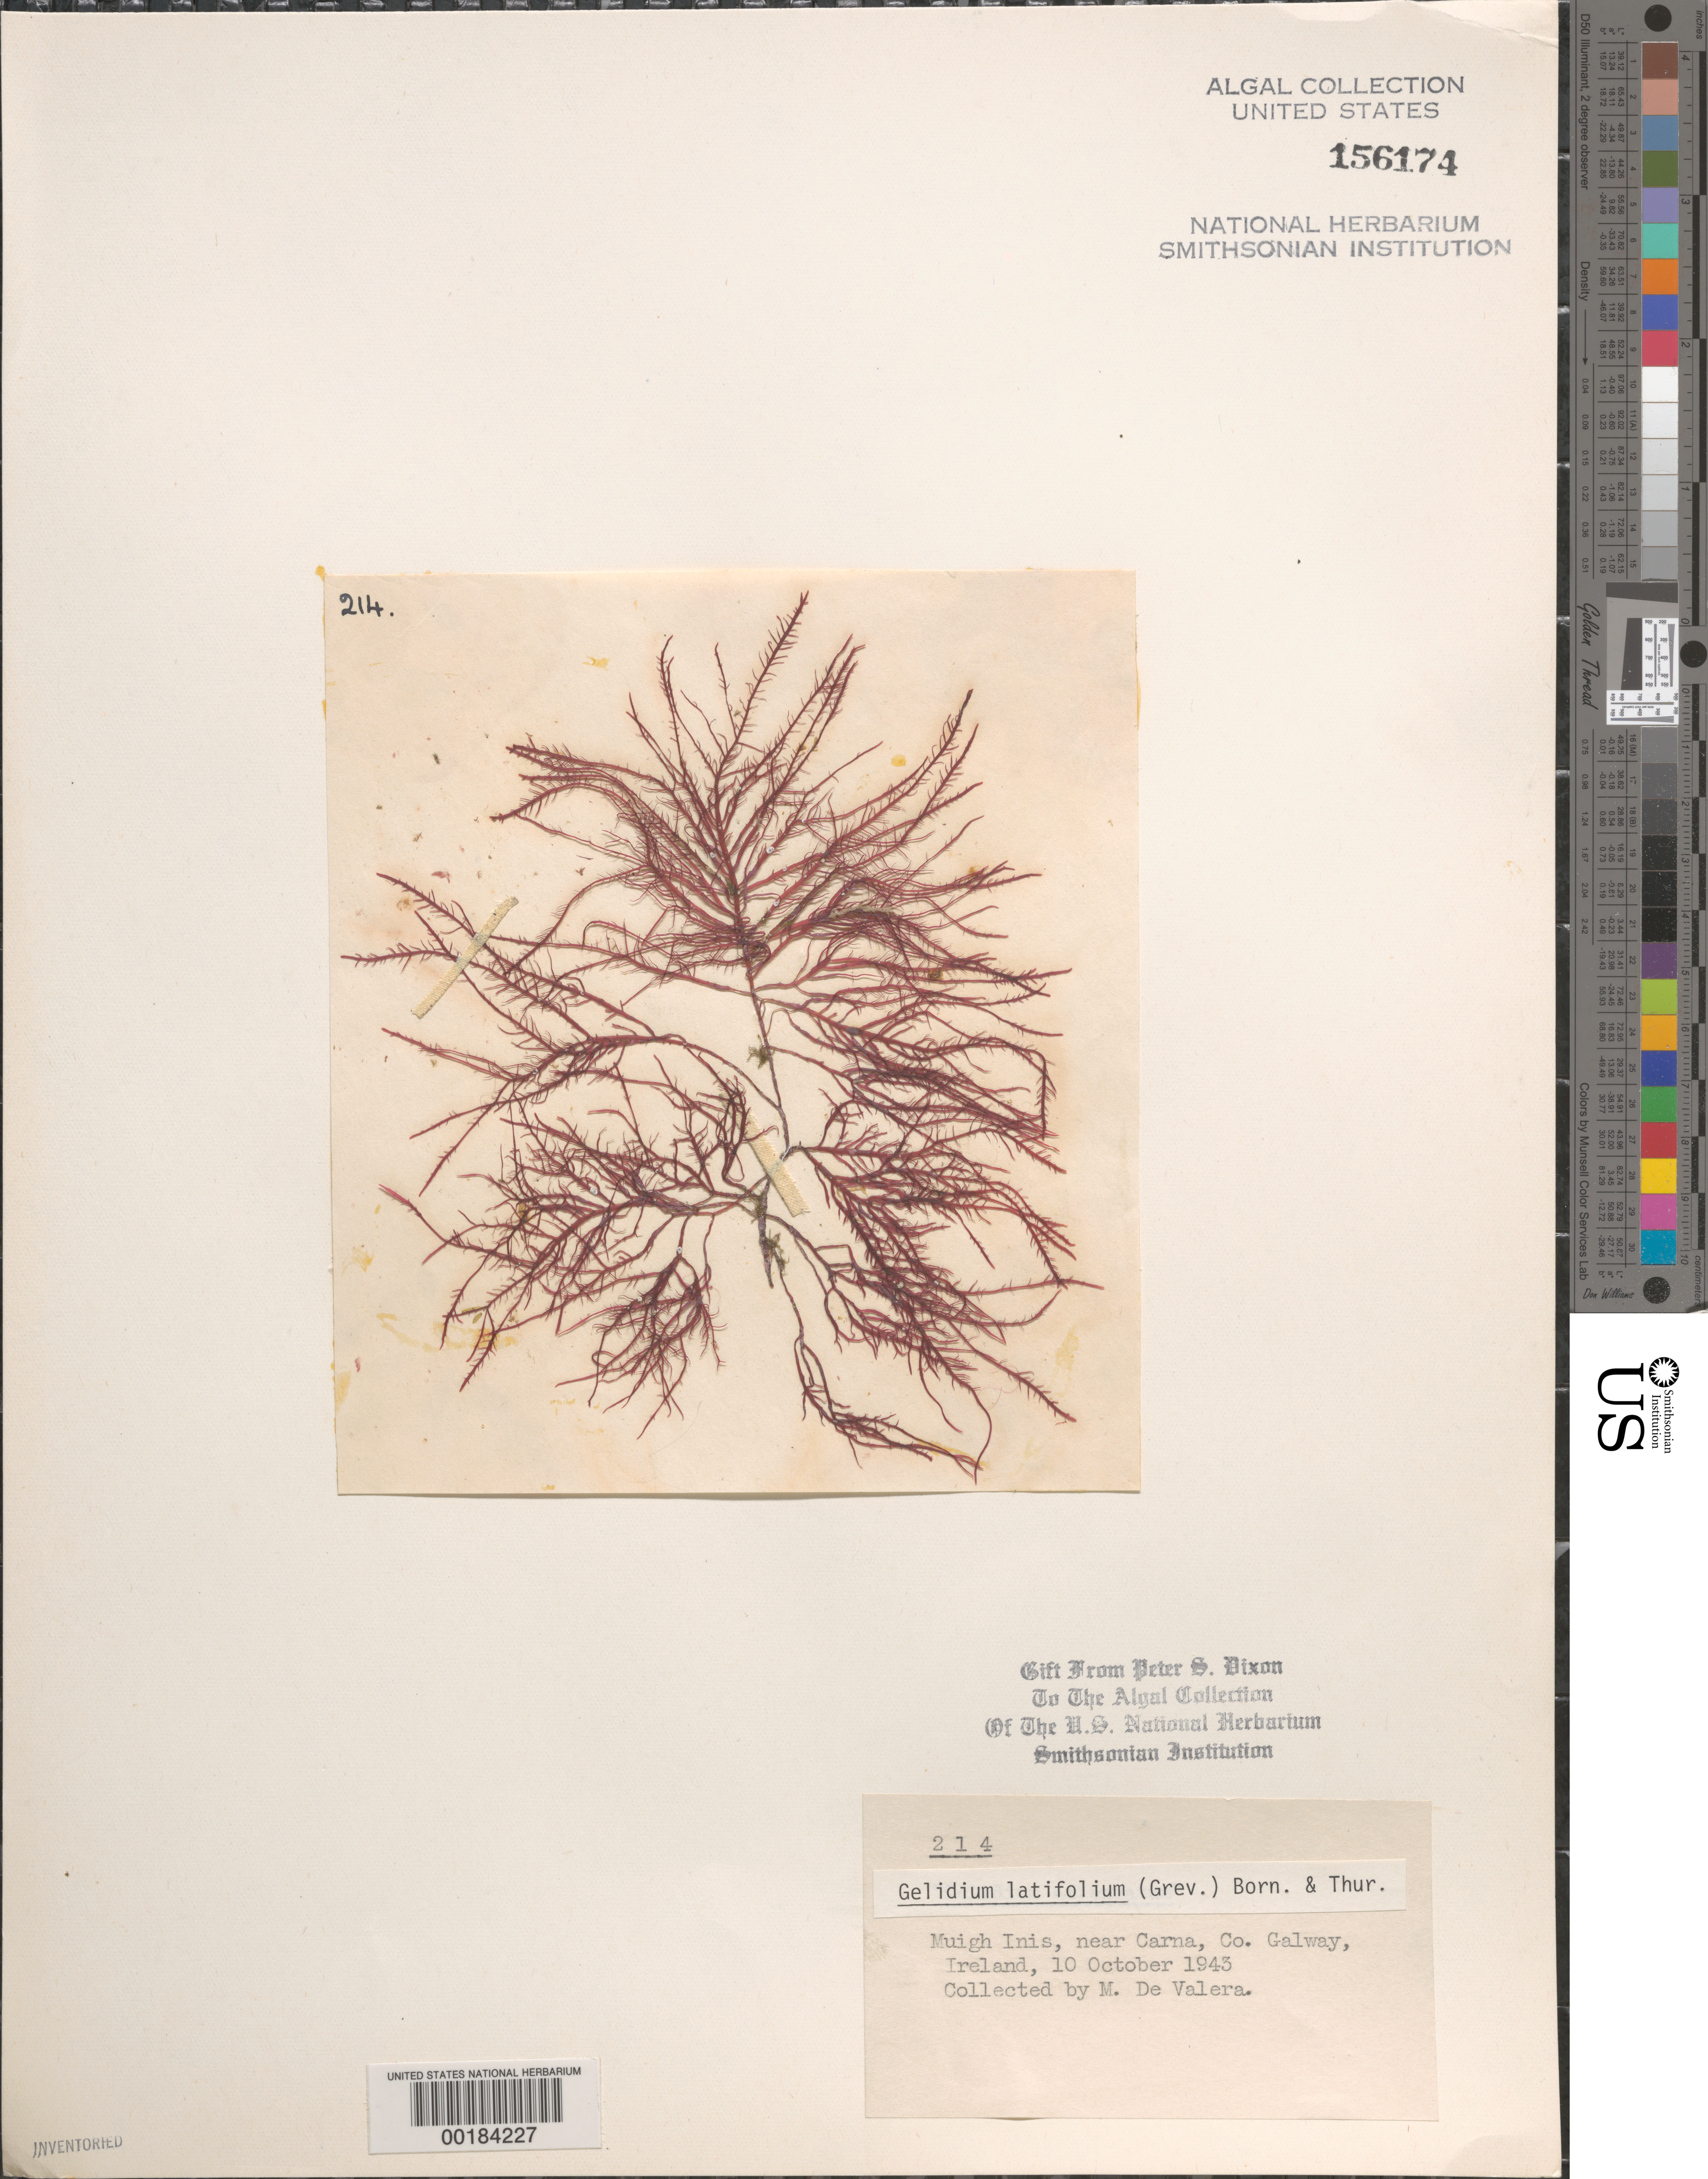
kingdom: Plantae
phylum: Rhodophyta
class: Florideophyceae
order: Gelidiales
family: Gelidiaceae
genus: Gelidium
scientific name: Gelidium spinosum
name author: (S.G. Gmel.) P.C. Silva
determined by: Algae name updating Project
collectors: M. De Valera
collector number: PSD 214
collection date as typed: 10 Oct 1943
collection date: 1943-10-10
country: Ireland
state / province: Connaught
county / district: Galway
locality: Muigh Inis, near Carna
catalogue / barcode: US 156174